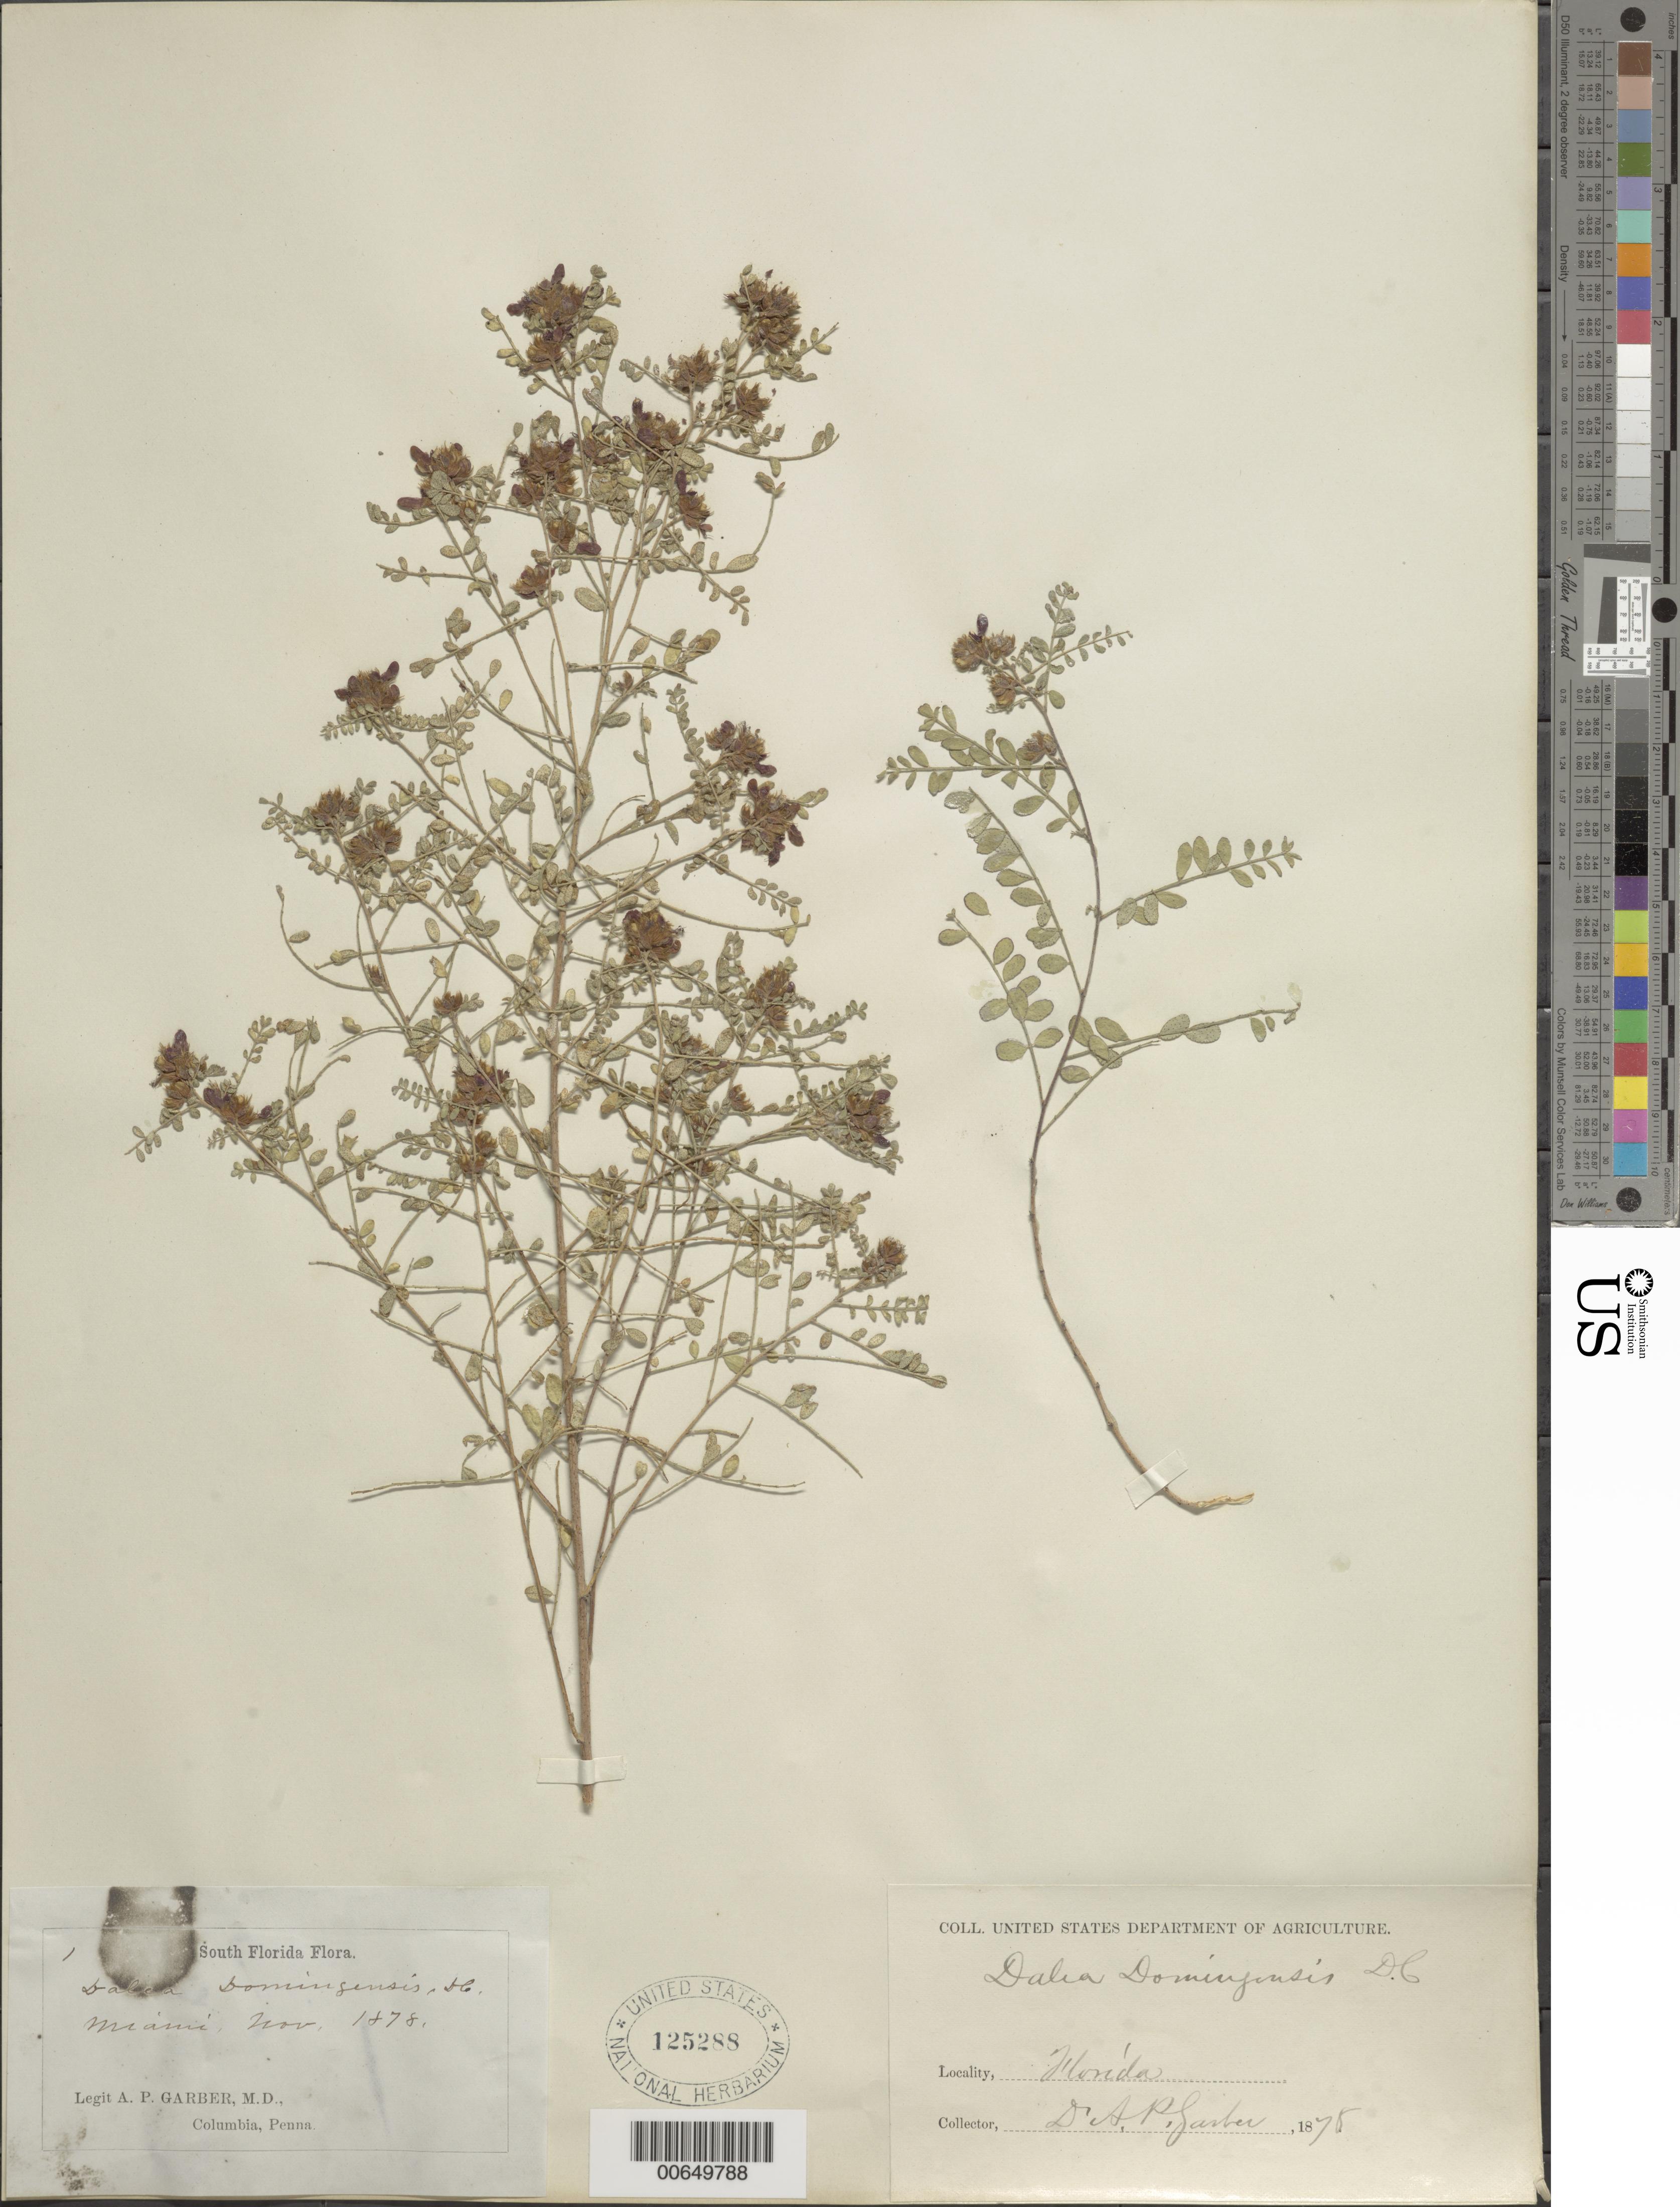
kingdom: Plantae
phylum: Tracheophyta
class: Magnoliopsida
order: Fabales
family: Fabaceae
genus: Dalea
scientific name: Dalea carthagenensis var. floridana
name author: (Rydb.) Barneby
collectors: A. P. Garber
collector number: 1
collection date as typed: Nov 1878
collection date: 1878-11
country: United States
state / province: Florida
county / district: Dade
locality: Miami.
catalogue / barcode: US 125288